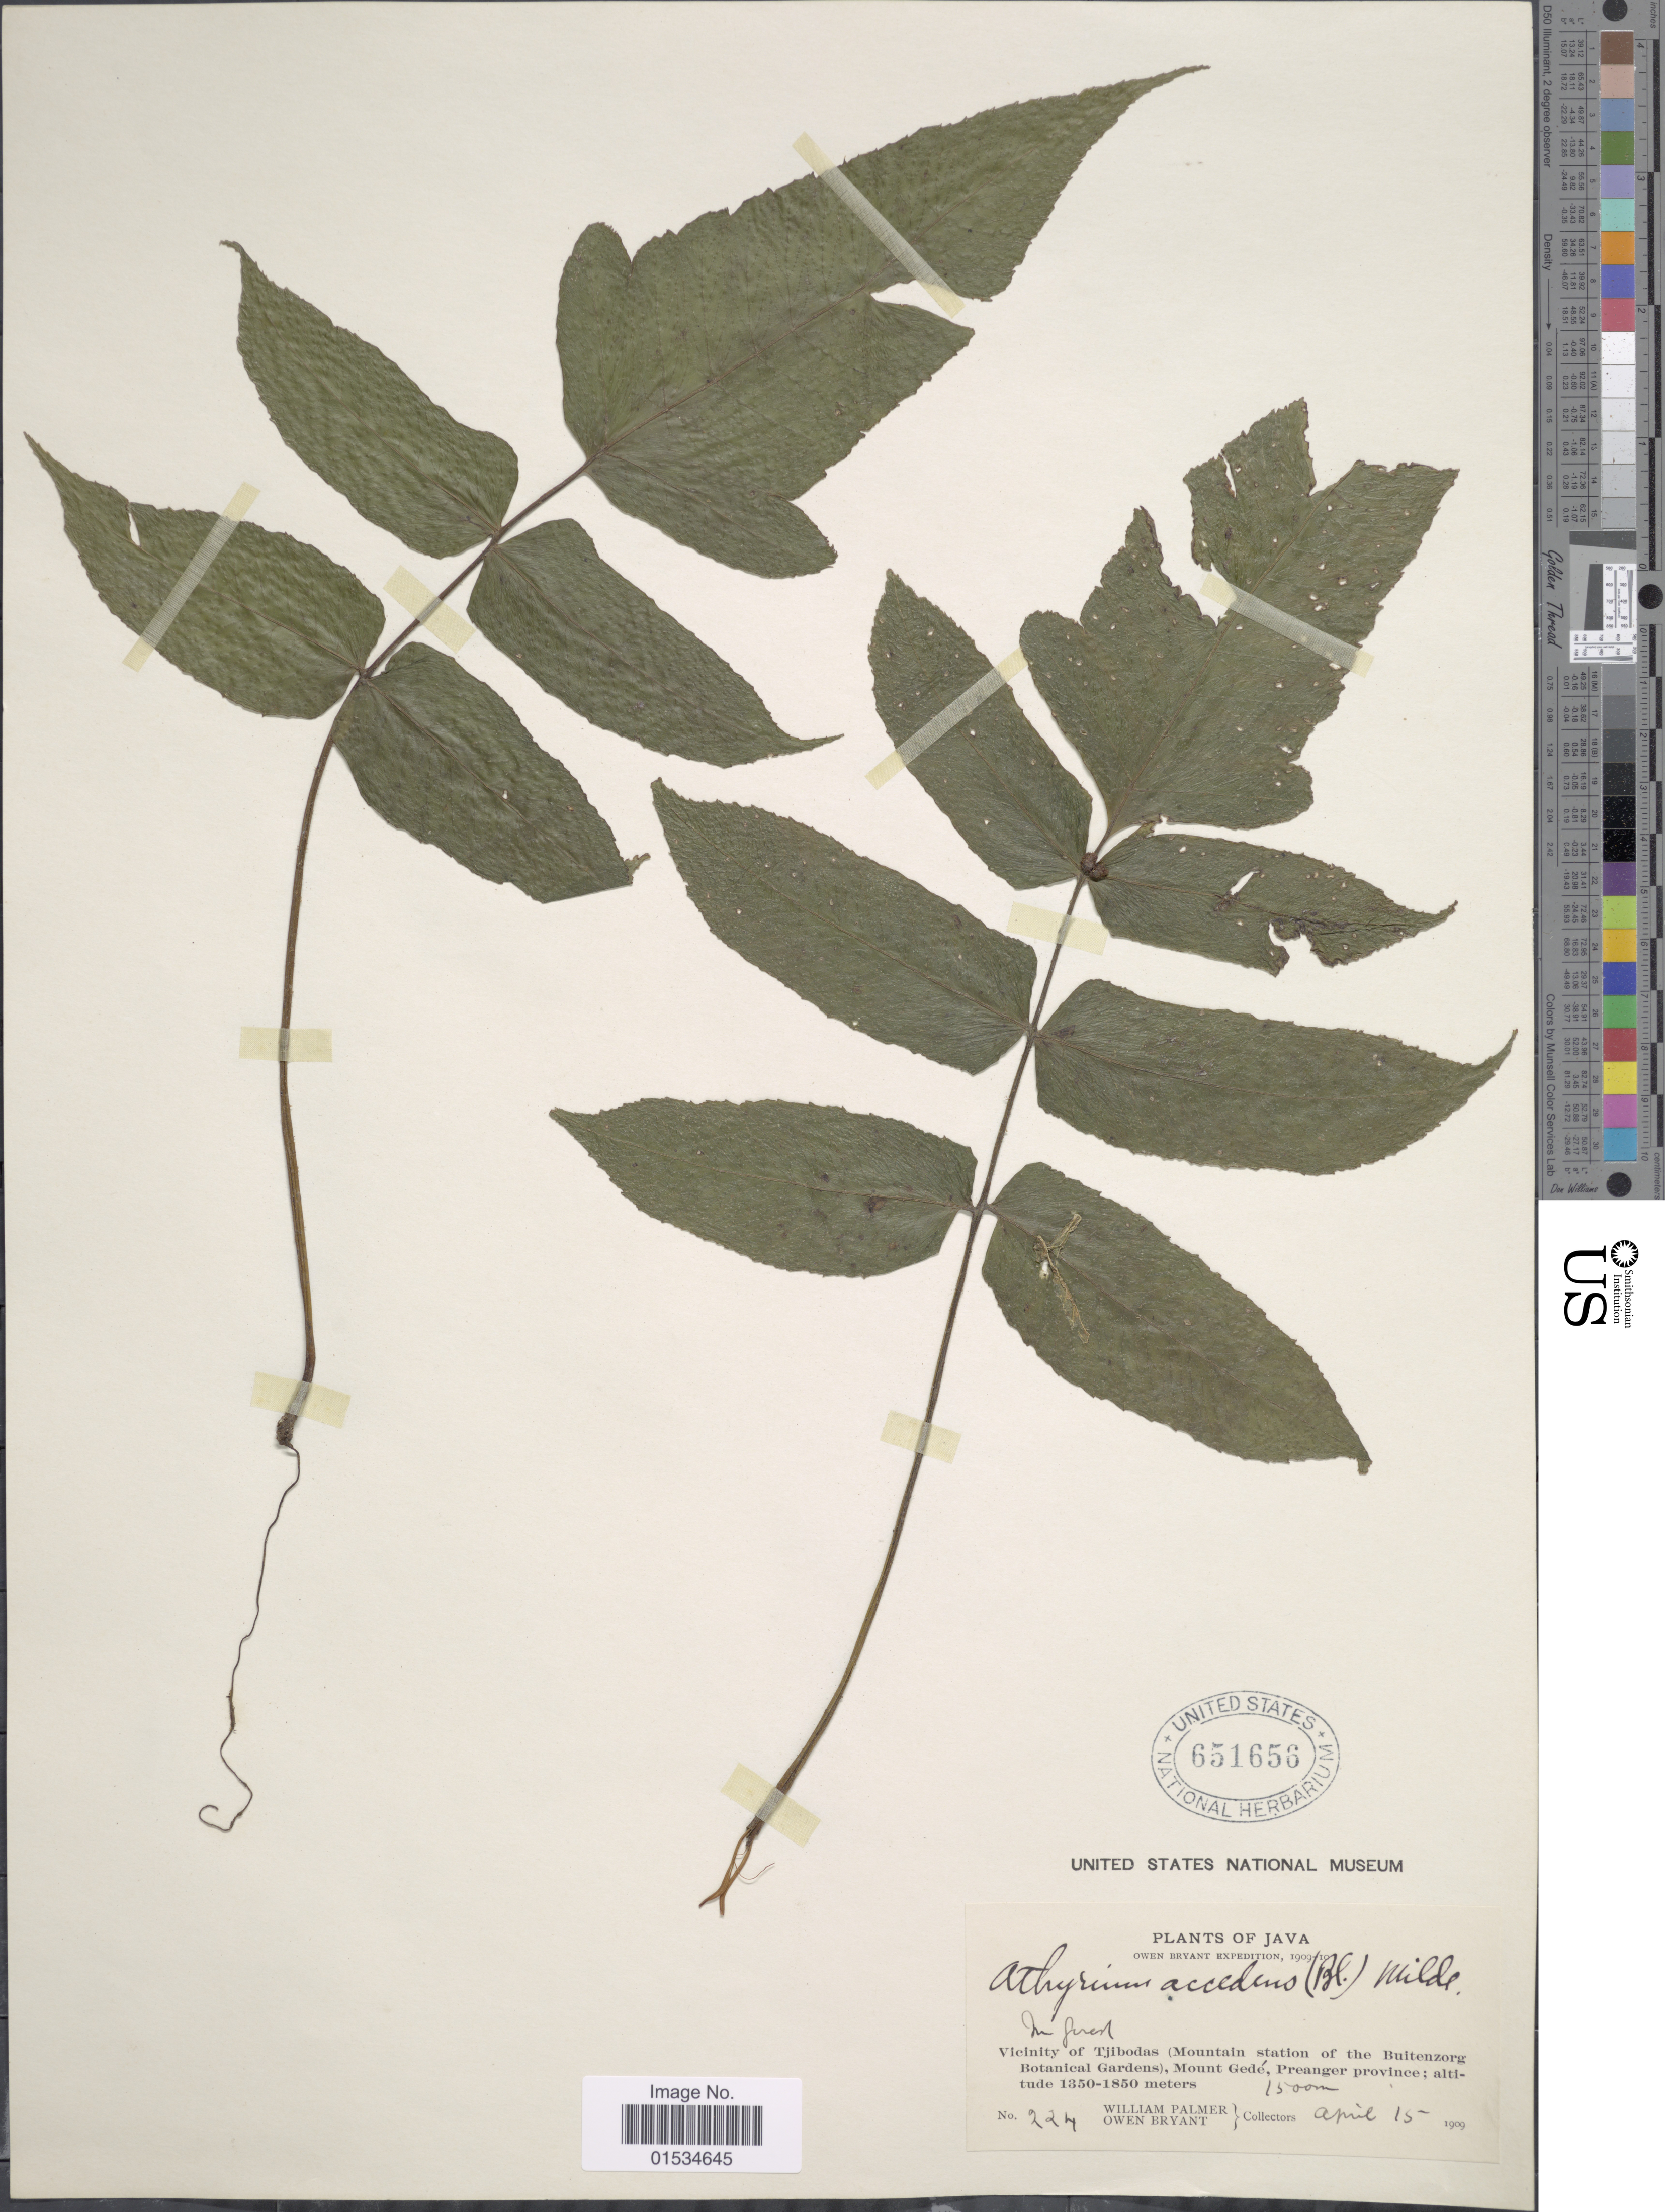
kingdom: Plantae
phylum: Tracheophyta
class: Polypodiopsida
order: Polypodiales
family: Athyriaceae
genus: Diplazium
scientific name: Diplazium accendens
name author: Blume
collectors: W. Palmer & O. Bryant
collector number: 224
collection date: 1909-04-15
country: Indonesia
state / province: Java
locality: Vicinity of Tjibodas (Mountain station of the Buitenzorg Botanical Gardens), Mount Gedé, Peanger Province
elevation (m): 1500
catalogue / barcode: US 651656